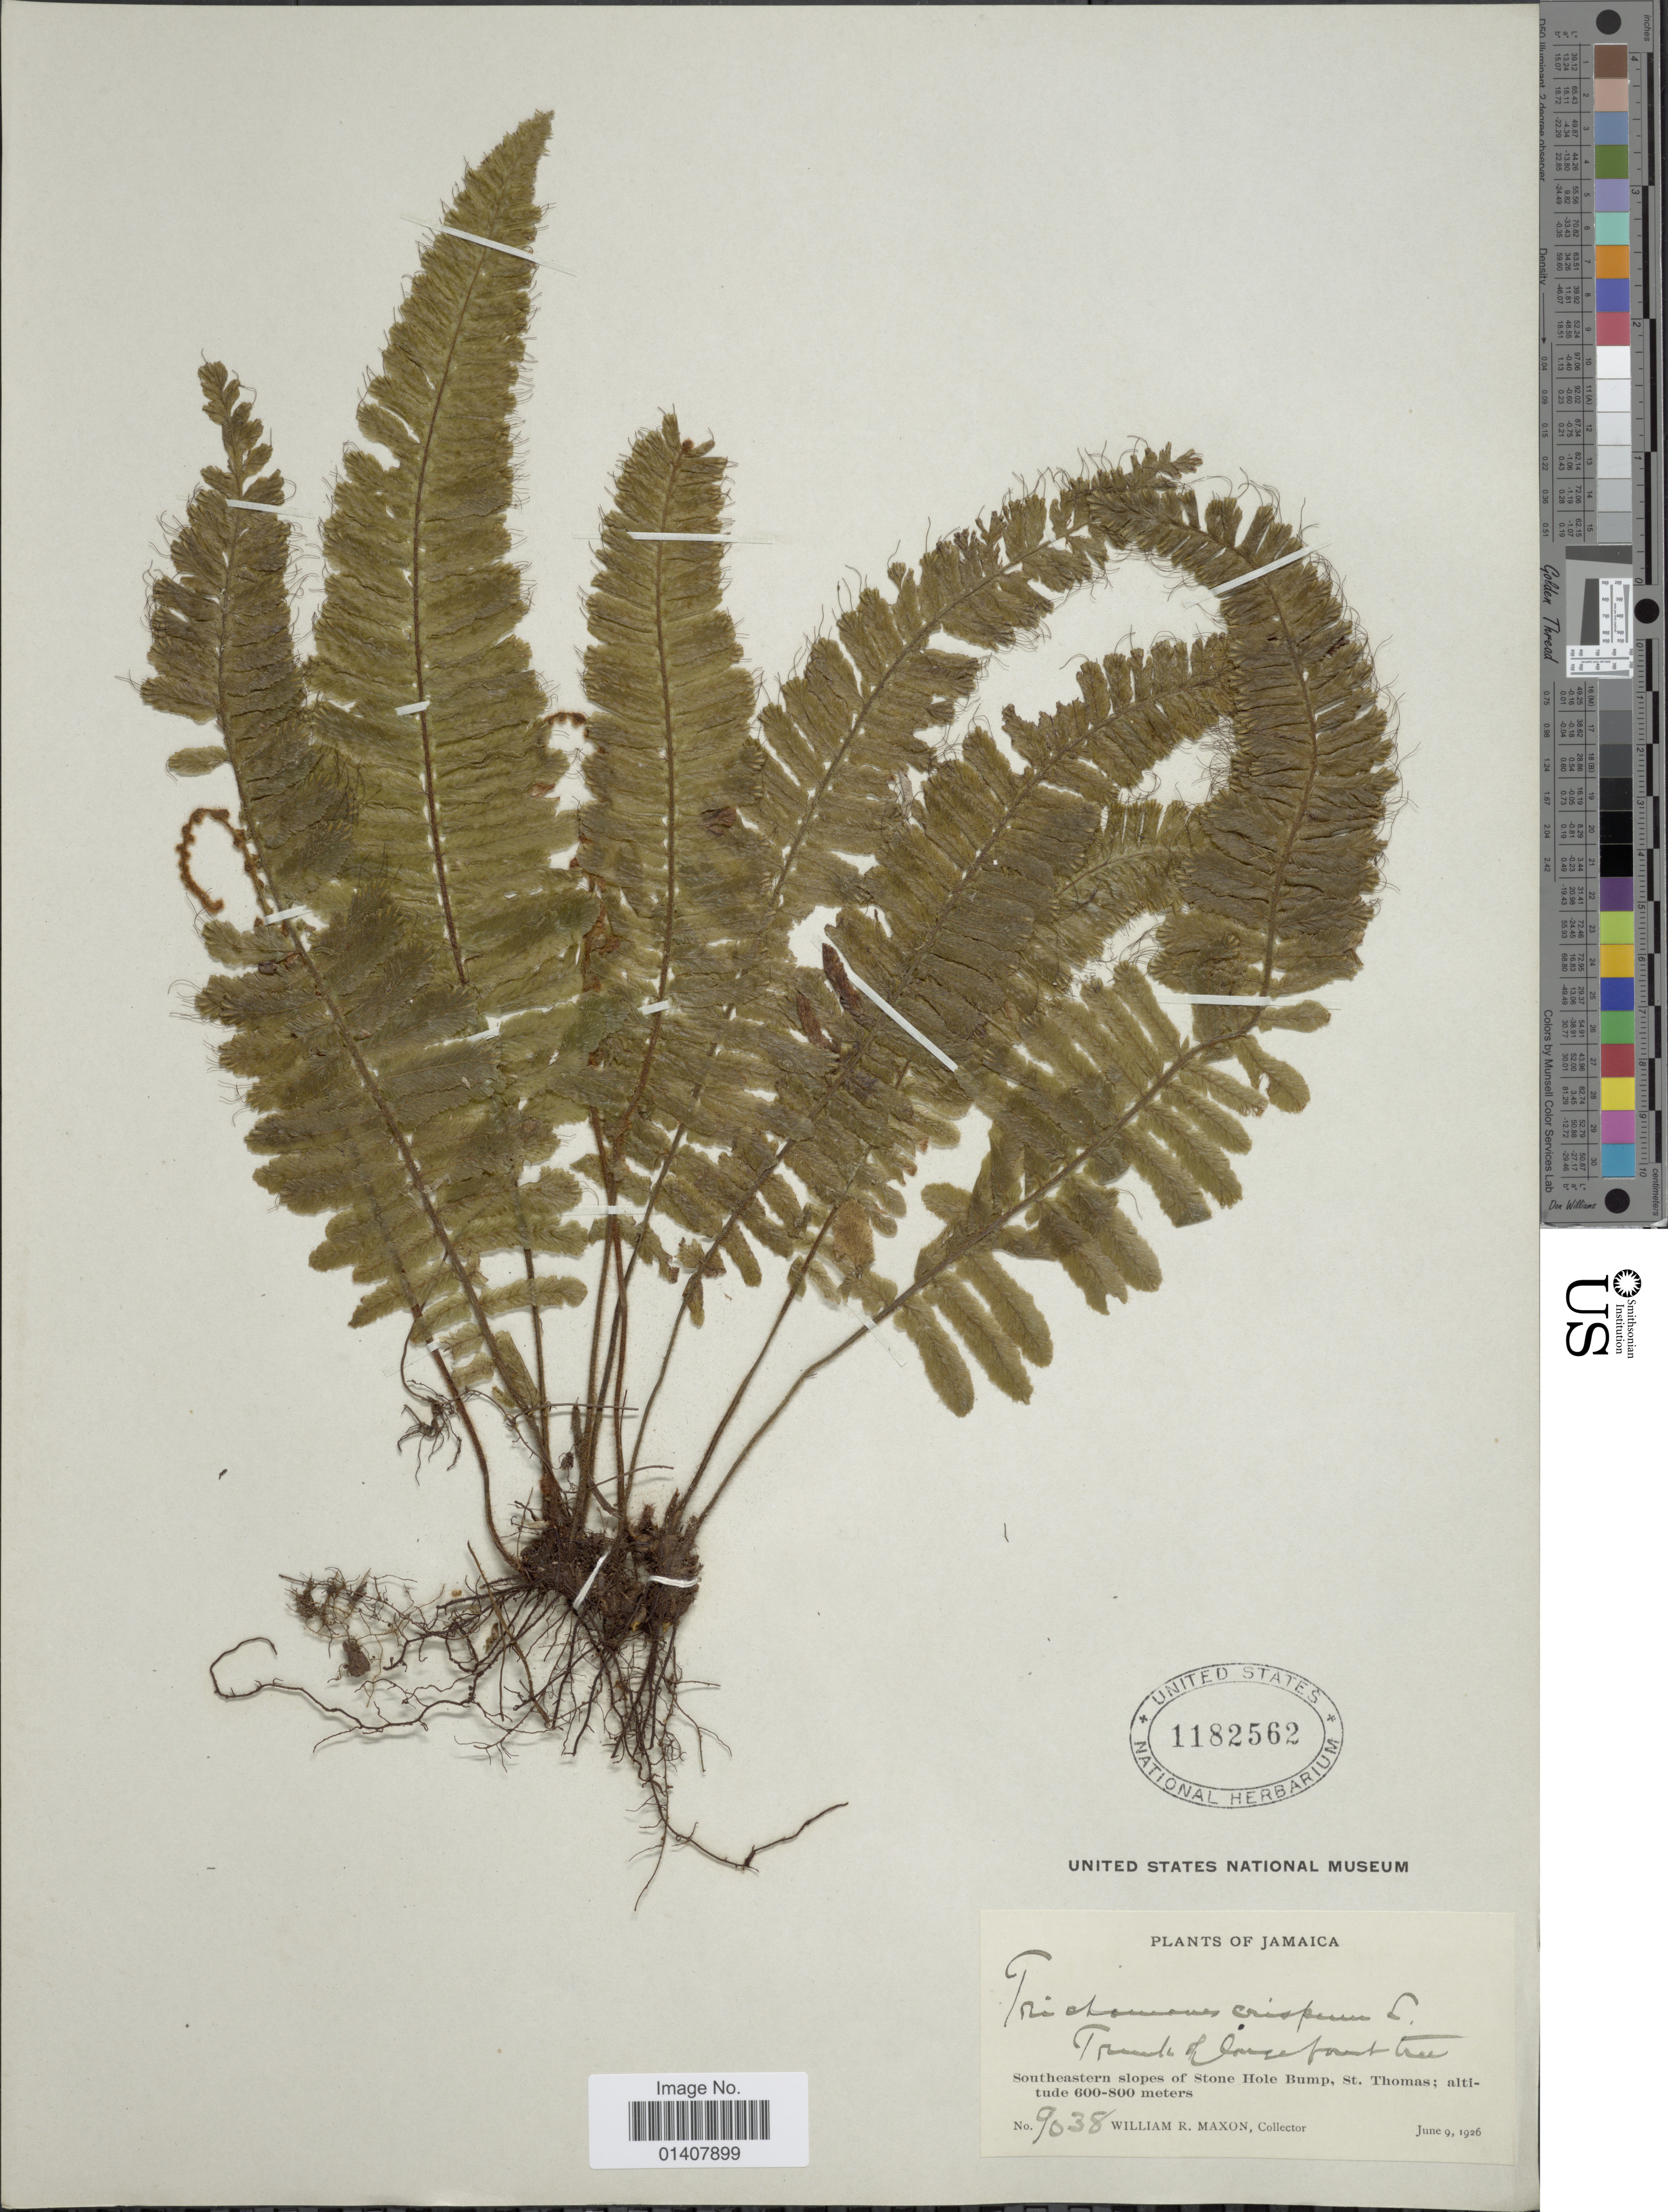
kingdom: Plantae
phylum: Tracheophyta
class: Polypodiopsida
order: Hymenophyllales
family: Hymenophyllaceae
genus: Trichomanes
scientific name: Trichomanes crispum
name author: L.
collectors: W. R. Maxon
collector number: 9038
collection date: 1926-06-09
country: Jamaica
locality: Southeastern slopes of Stone Hole Bump, St. Thomas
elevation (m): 600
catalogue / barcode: US 1182562